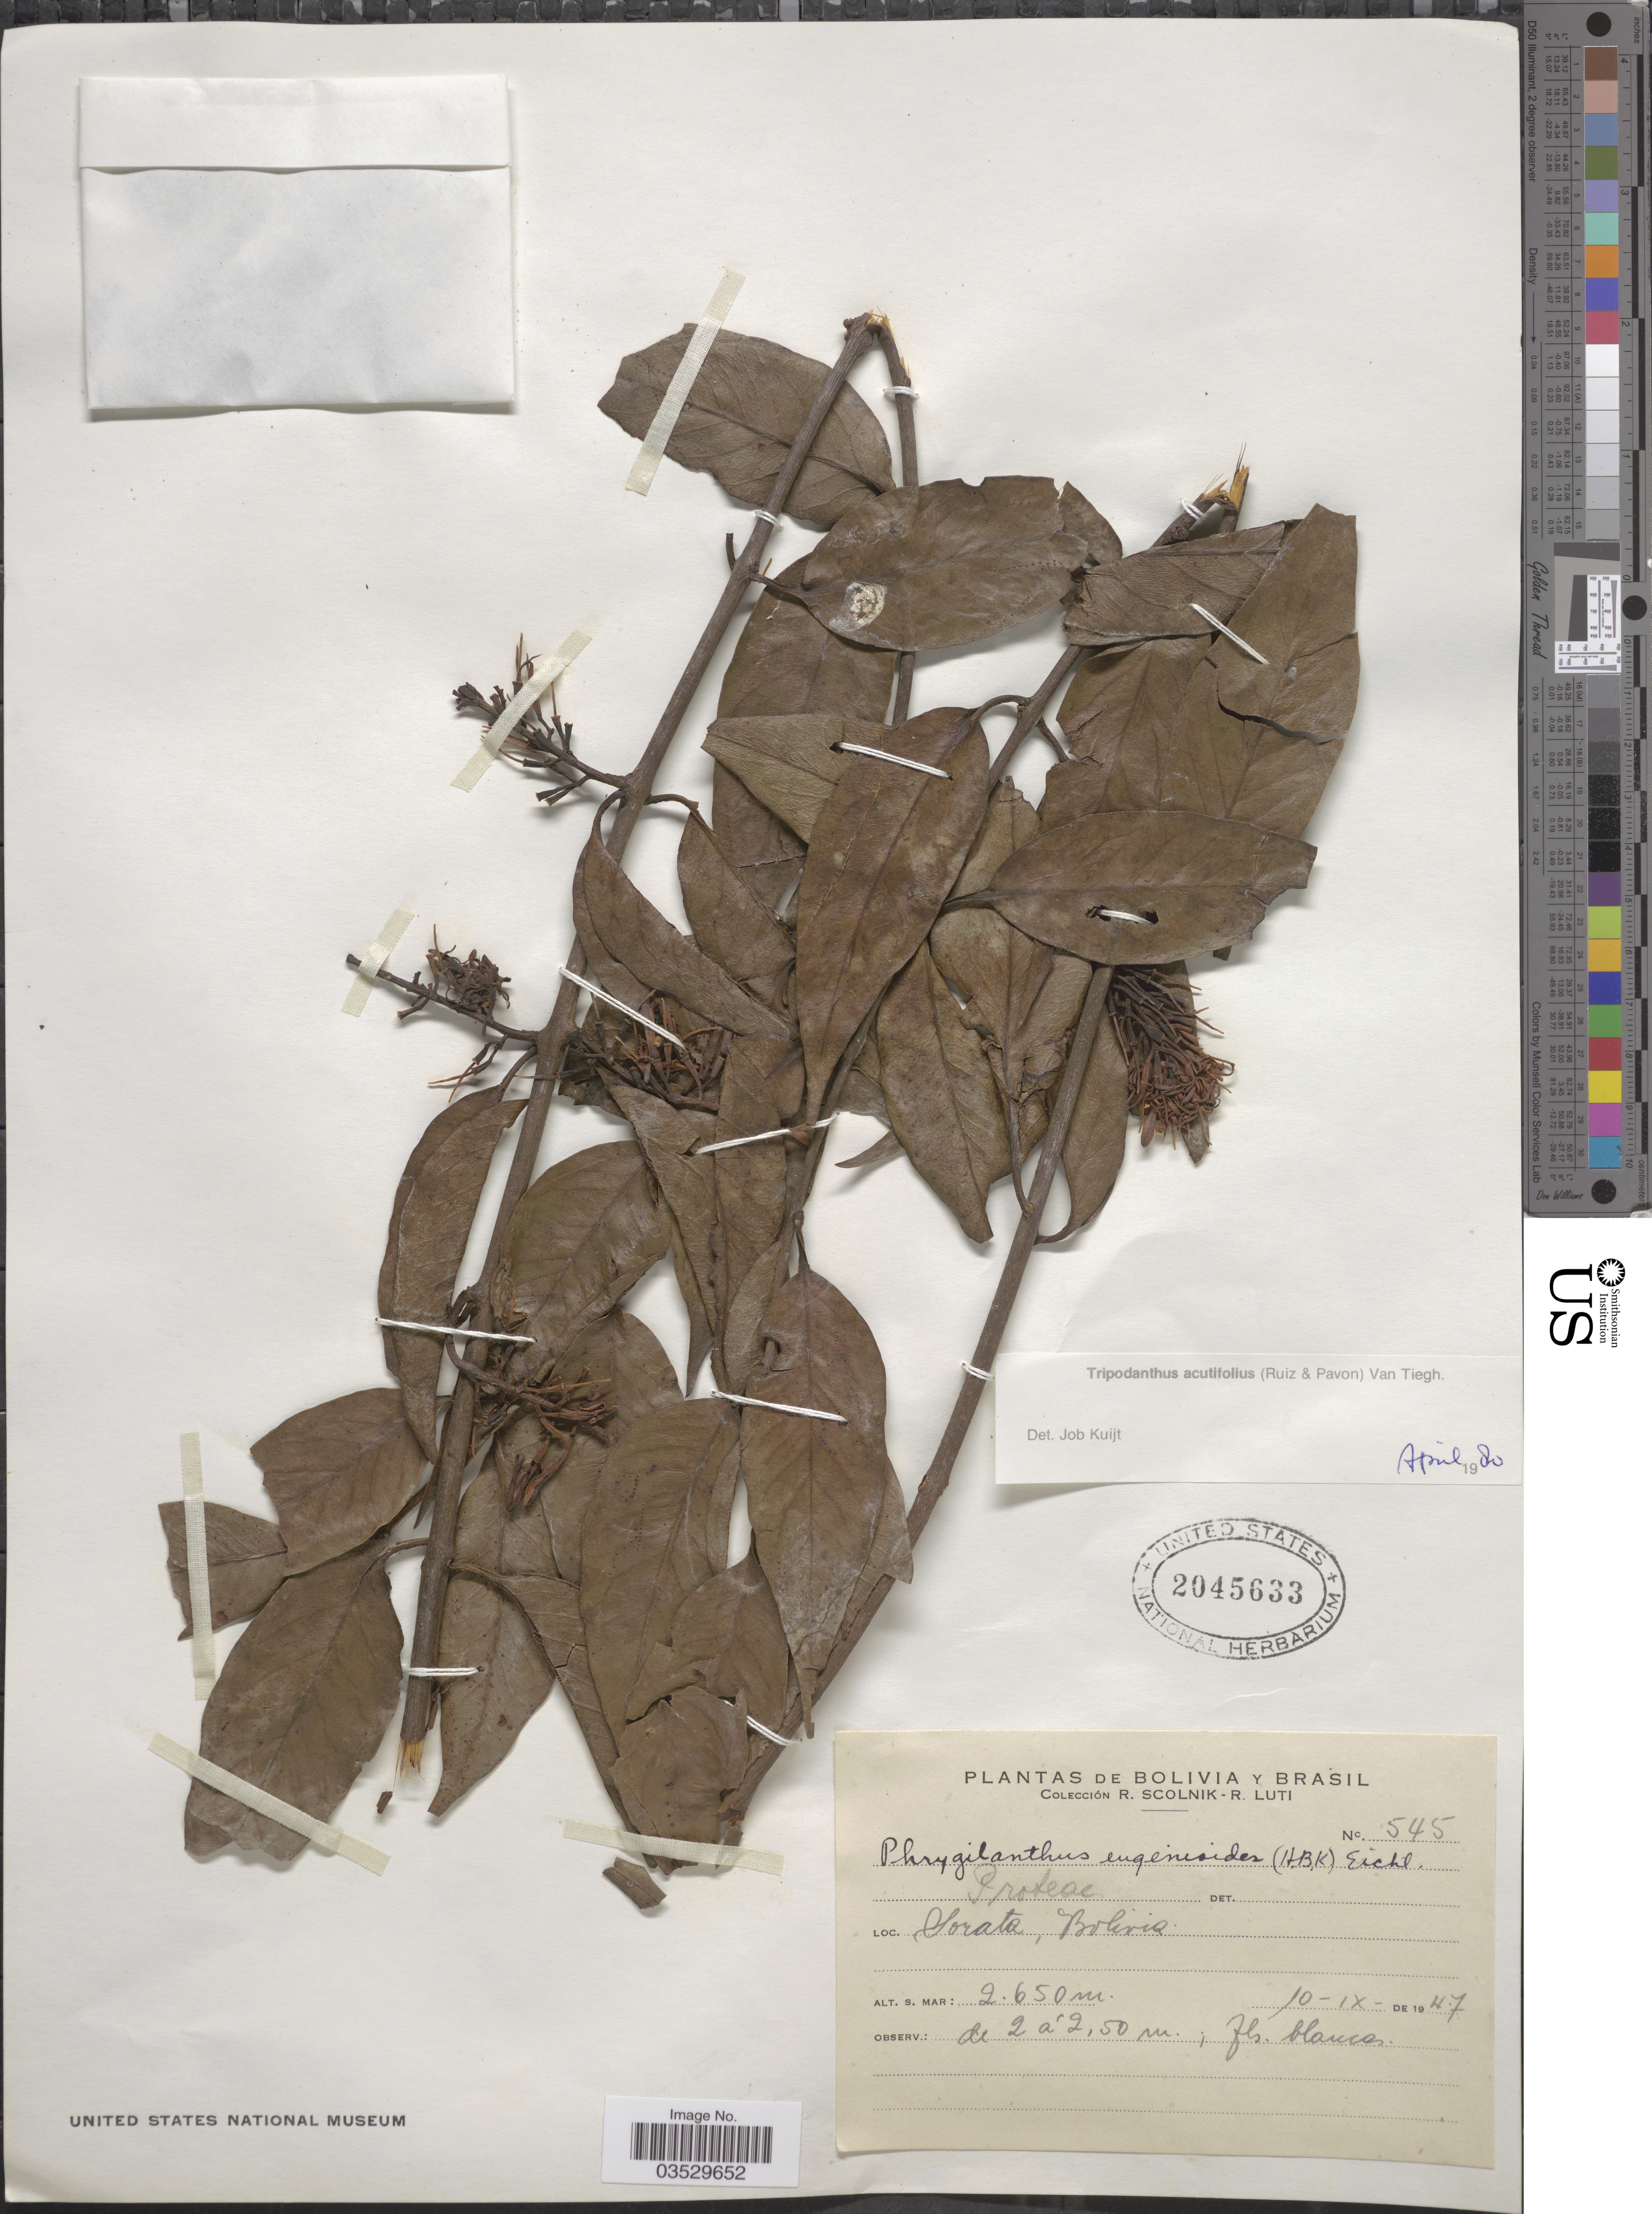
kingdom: Plantae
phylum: Tracheophyta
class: Magnoliopsida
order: Santalales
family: Loranthaceae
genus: Tripodanthus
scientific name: Tripodanthus acutifolius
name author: Tiegh.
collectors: R. Scolnik & R. Luti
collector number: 545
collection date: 1947-09-10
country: Bolivia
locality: Sorata.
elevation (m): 2650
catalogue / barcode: US 2045633